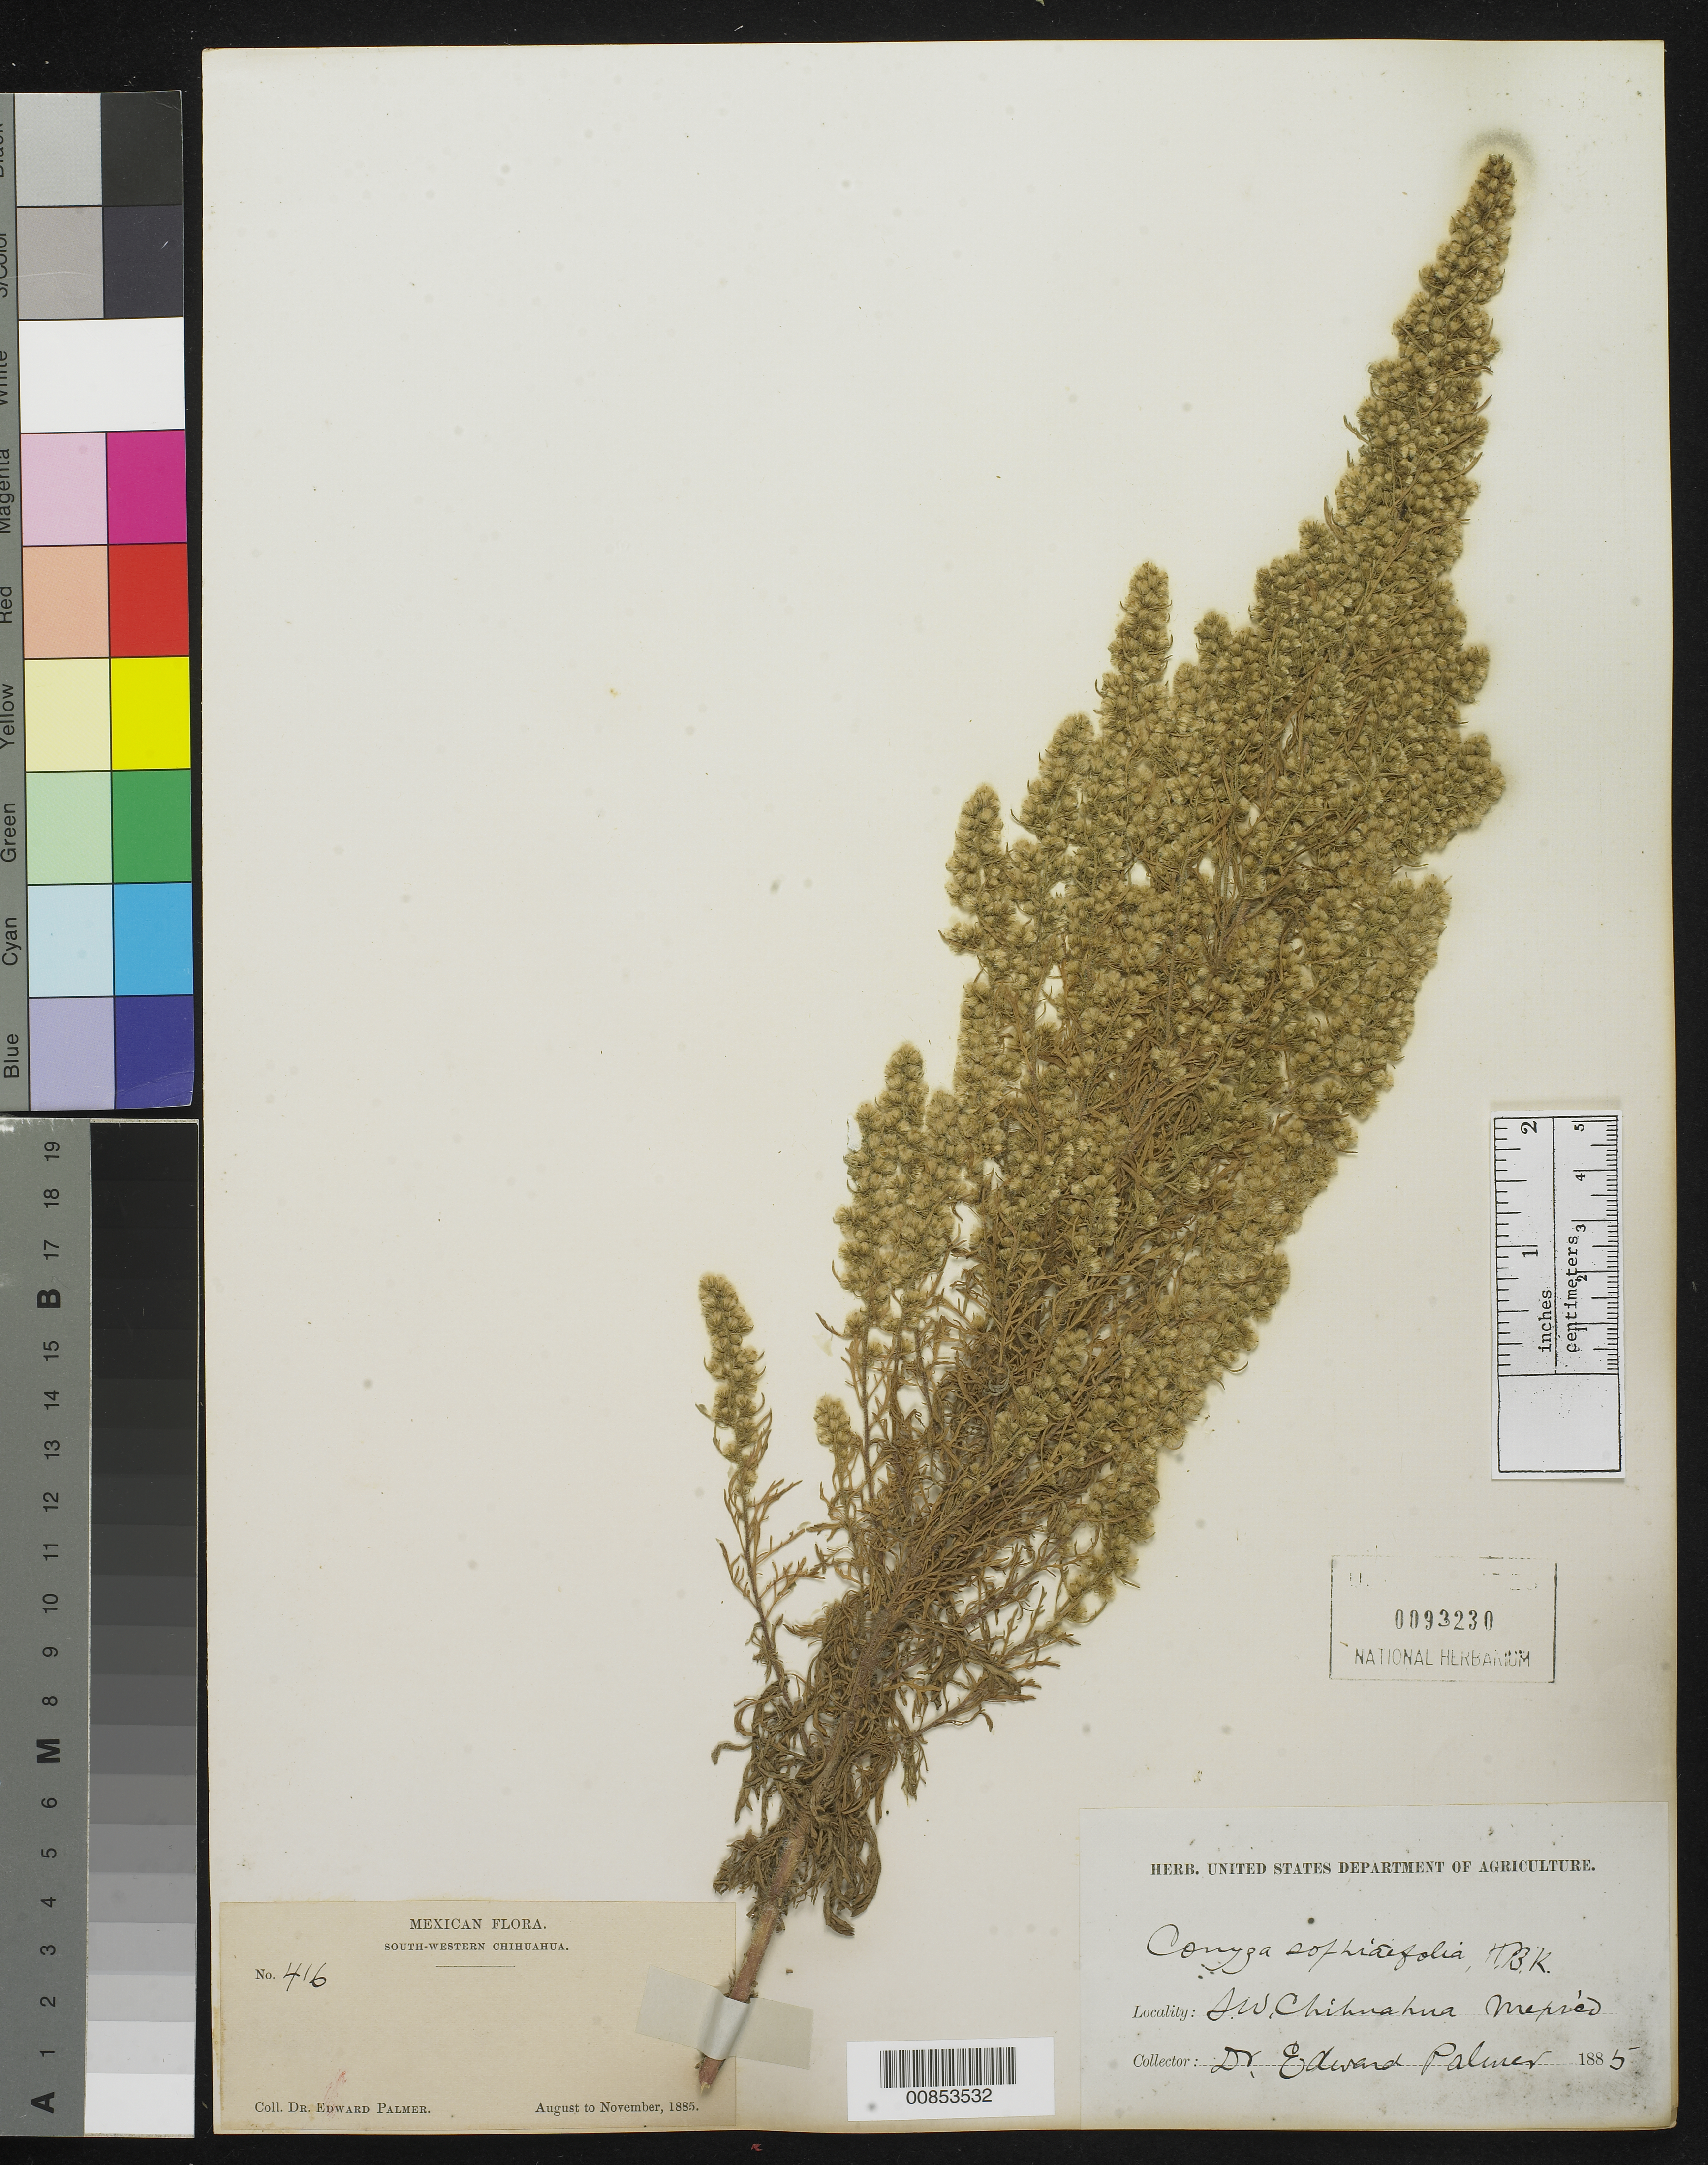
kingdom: Plantae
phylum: Tracheophyta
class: Magnoliopsida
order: Asterales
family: Asteraceae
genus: Conyza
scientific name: Conyza sophiaefolia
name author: Kunth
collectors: E. Palmer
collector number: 416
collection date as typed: Aug 1885 to -- Nov 1885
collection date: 1885-08/1885-11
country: Mexico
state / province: Chihuahua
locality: South-Western Chihuahua.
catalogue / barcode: US 93230